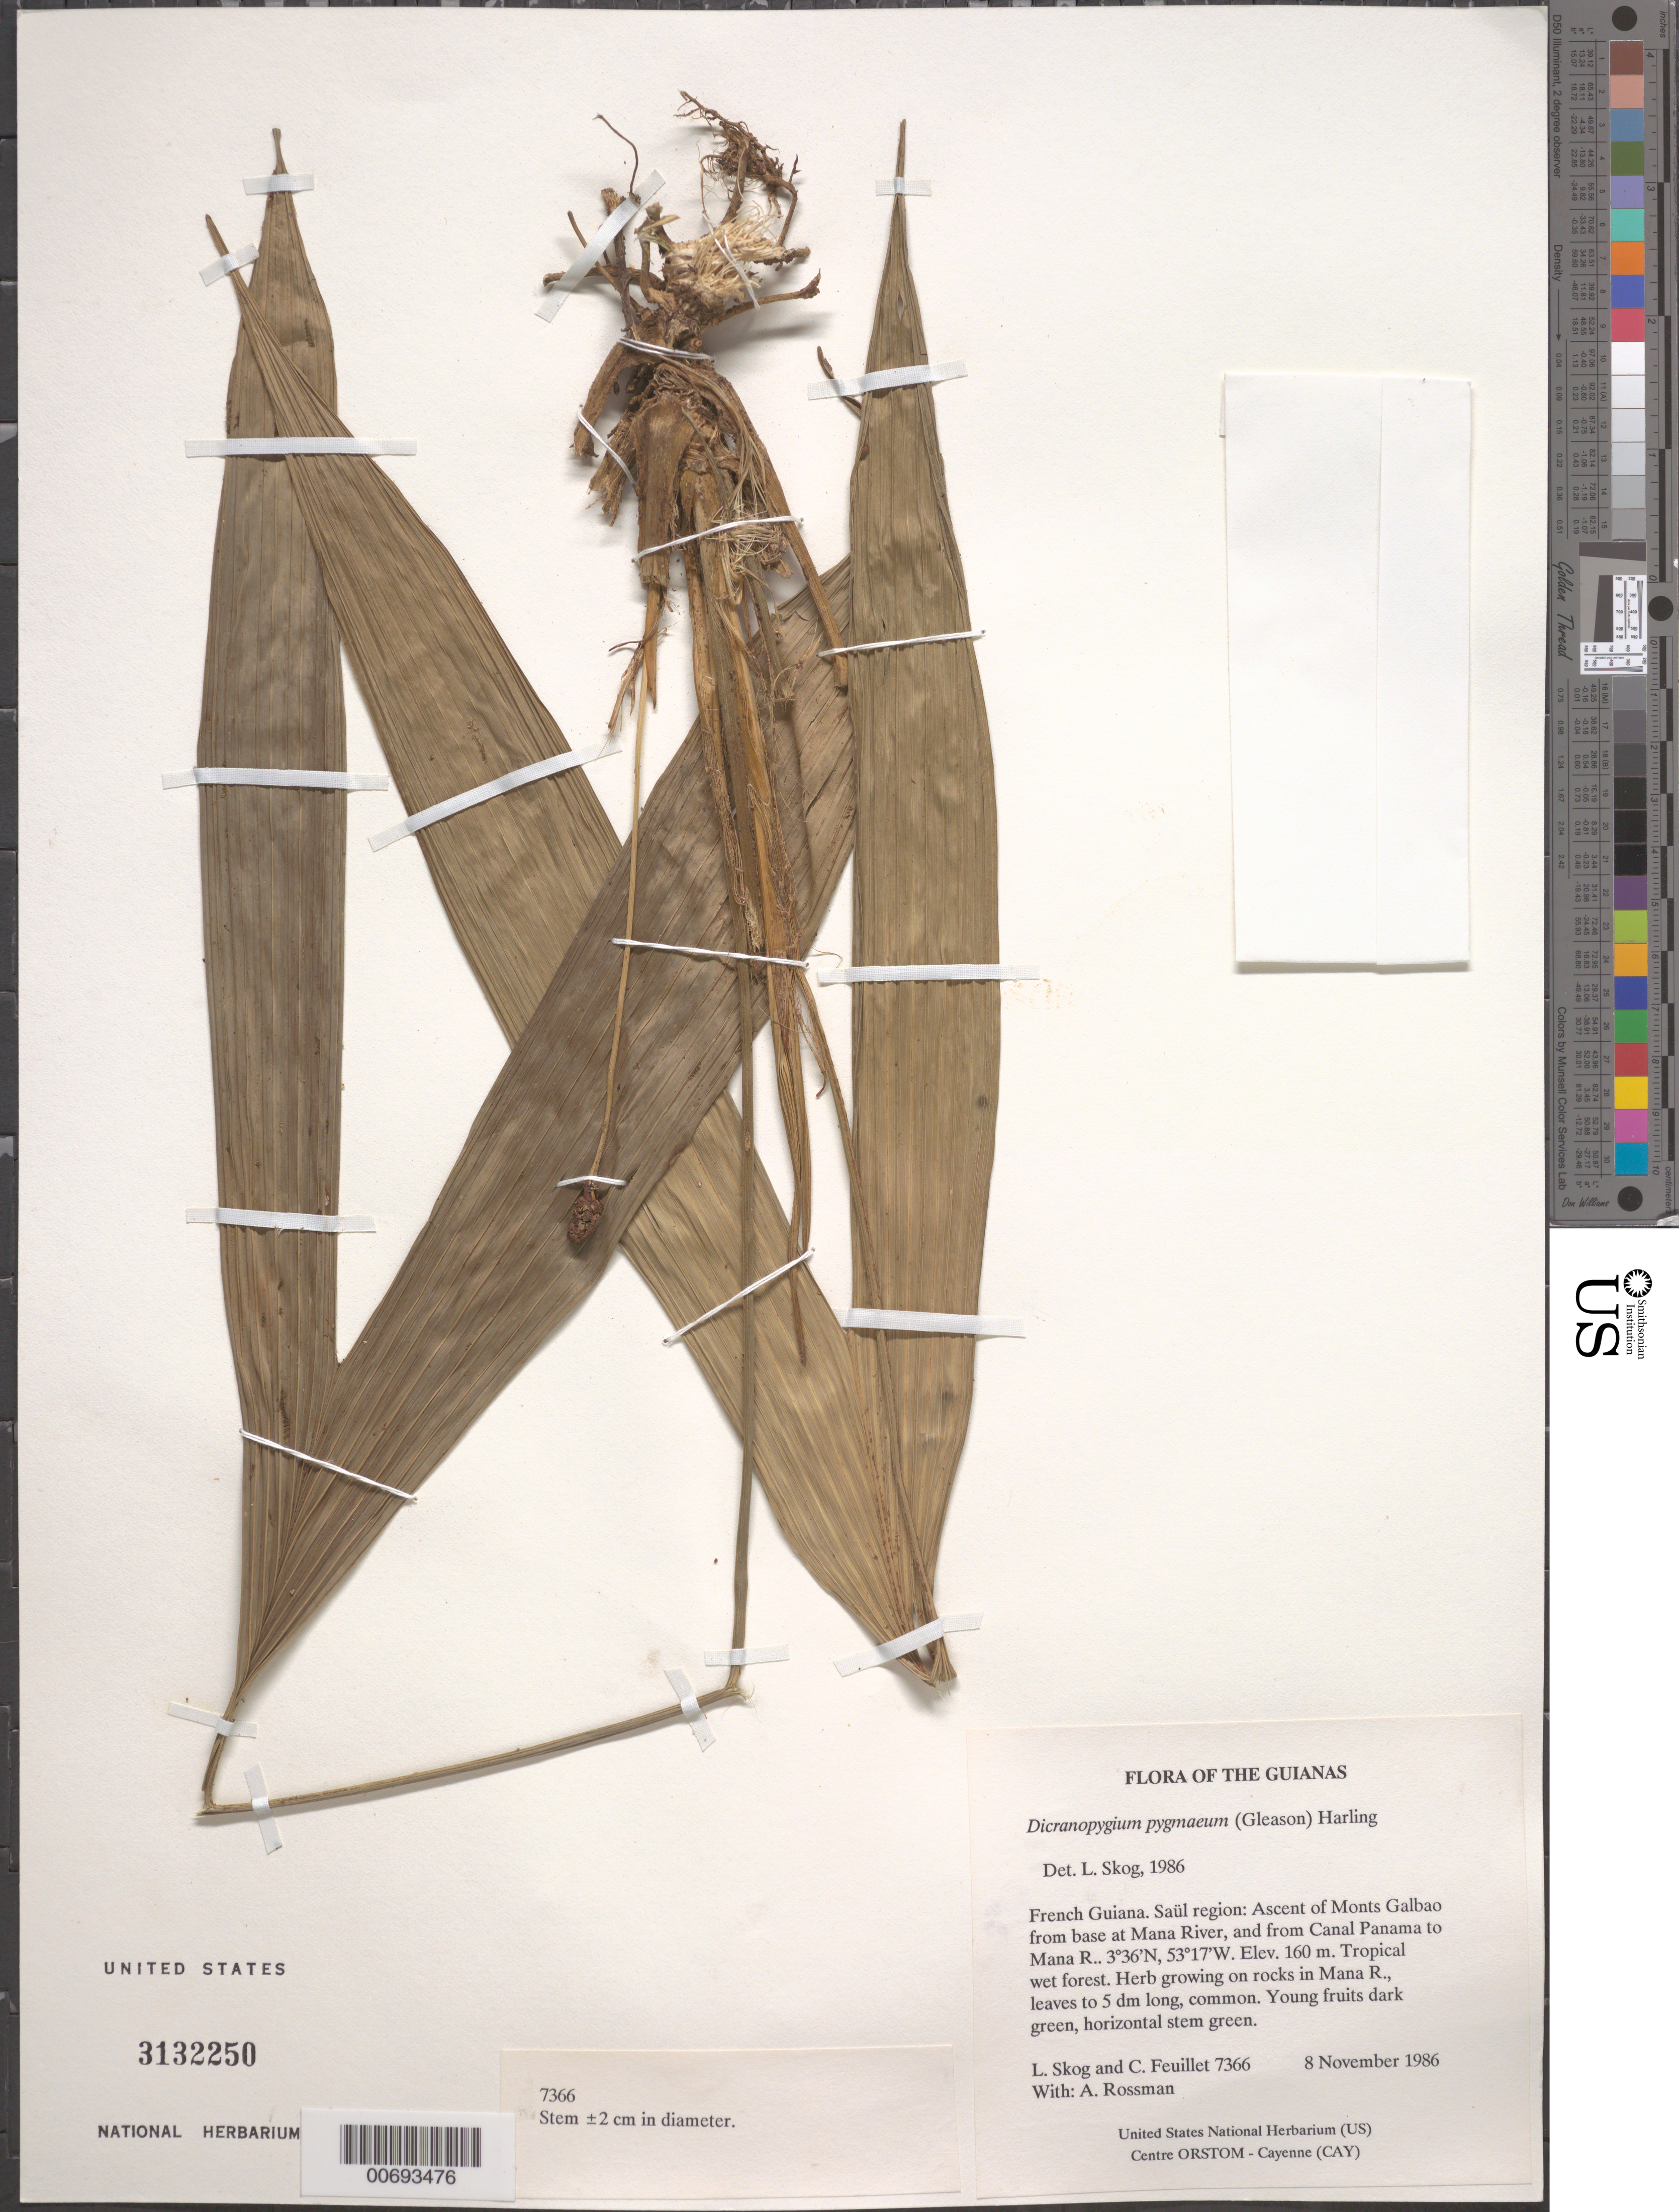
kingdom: Plantae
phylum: Tracheophyta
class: Liliopsida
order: Pandanales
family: Cyclanthaceae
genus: Dicranopygium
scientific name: Dicranopygium pygmaeum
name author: (Gleason) Harling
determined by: Skog, Laurence E.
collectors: L. E. Skog, C. Feuillet & A. Rossman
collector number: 7366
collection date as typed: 8 November 1986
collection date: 1986-11-08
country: French Guiana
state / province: Saint-Laurent-du-Maroni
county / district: Saül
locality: Ascent of Monts Galbao from base at Mana River, and from Canal Panama to Mana R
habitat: Tropical wet forest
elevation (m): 160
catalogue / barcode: US 3132250